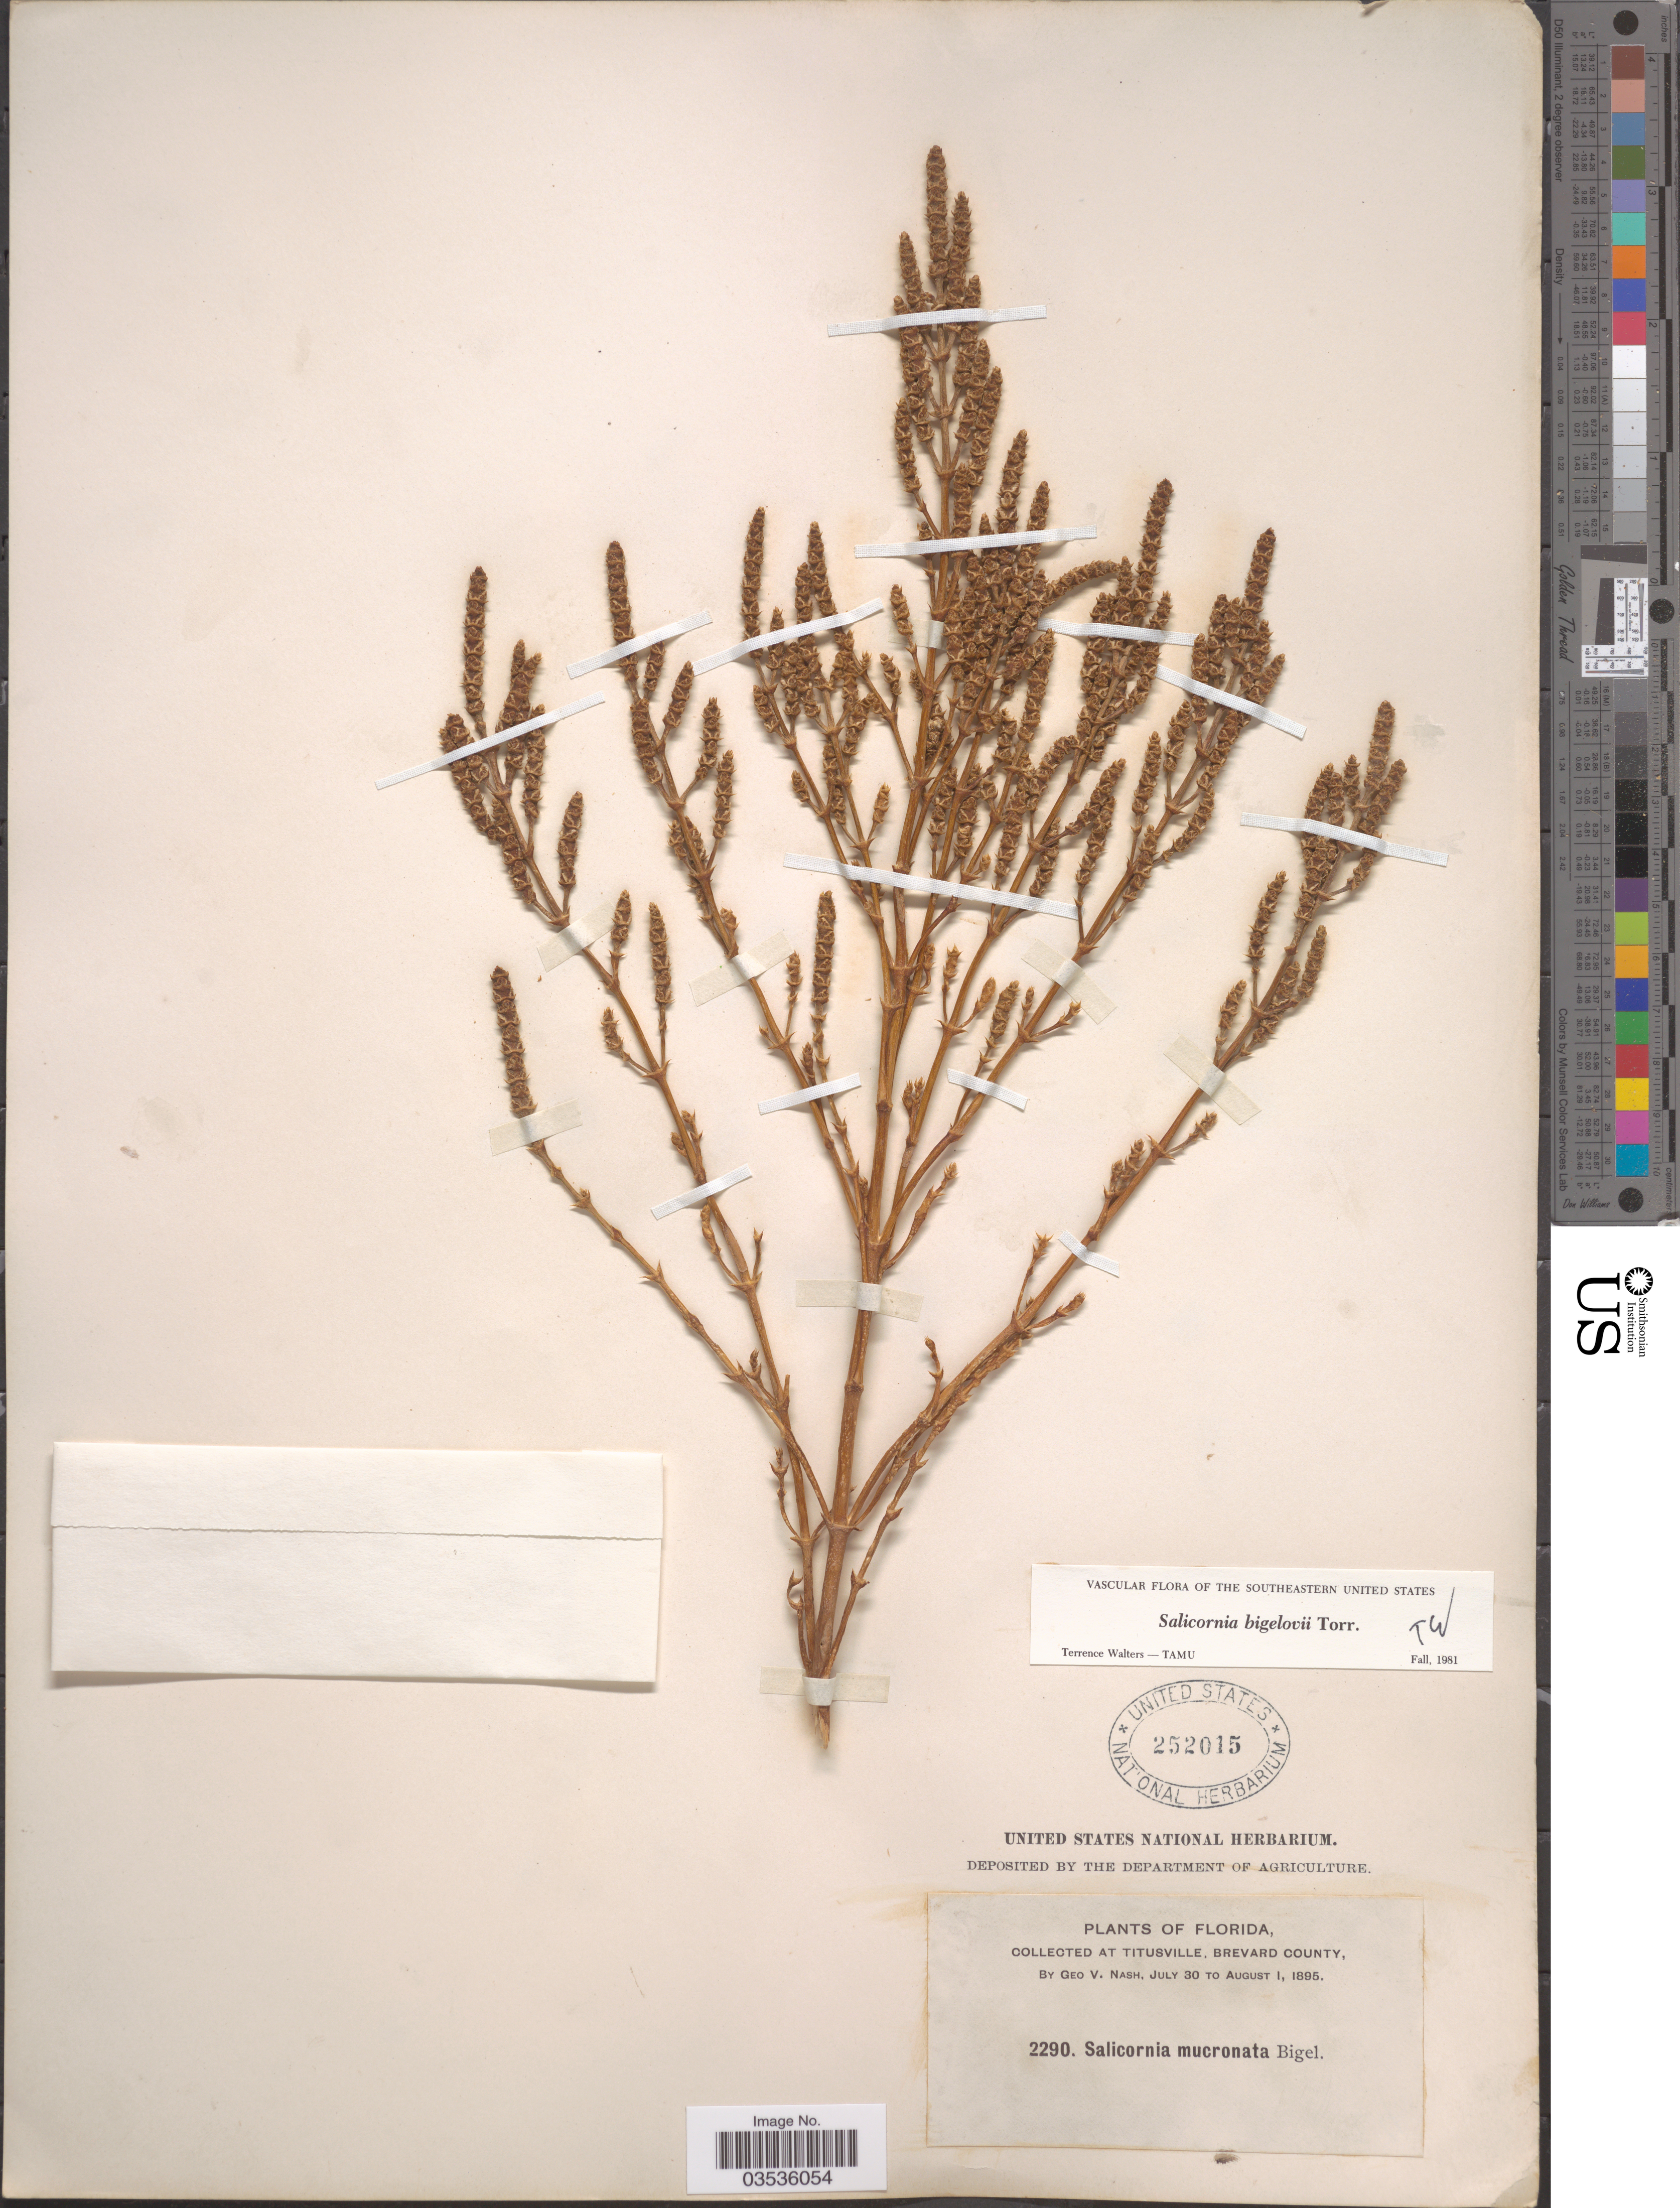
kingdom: Plantae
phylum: Tracheophyta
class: Magnoliopsida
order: Caryophyllales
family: Amaranthaceae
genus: Salicornia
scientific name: Salicornia bigelovii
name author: Torr.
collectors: G. V. Nash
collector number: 2290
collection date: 1895-07-30/1895-08-01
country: United States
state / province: Florida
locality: At Titusville, Brevard County.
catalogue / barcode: US 252015